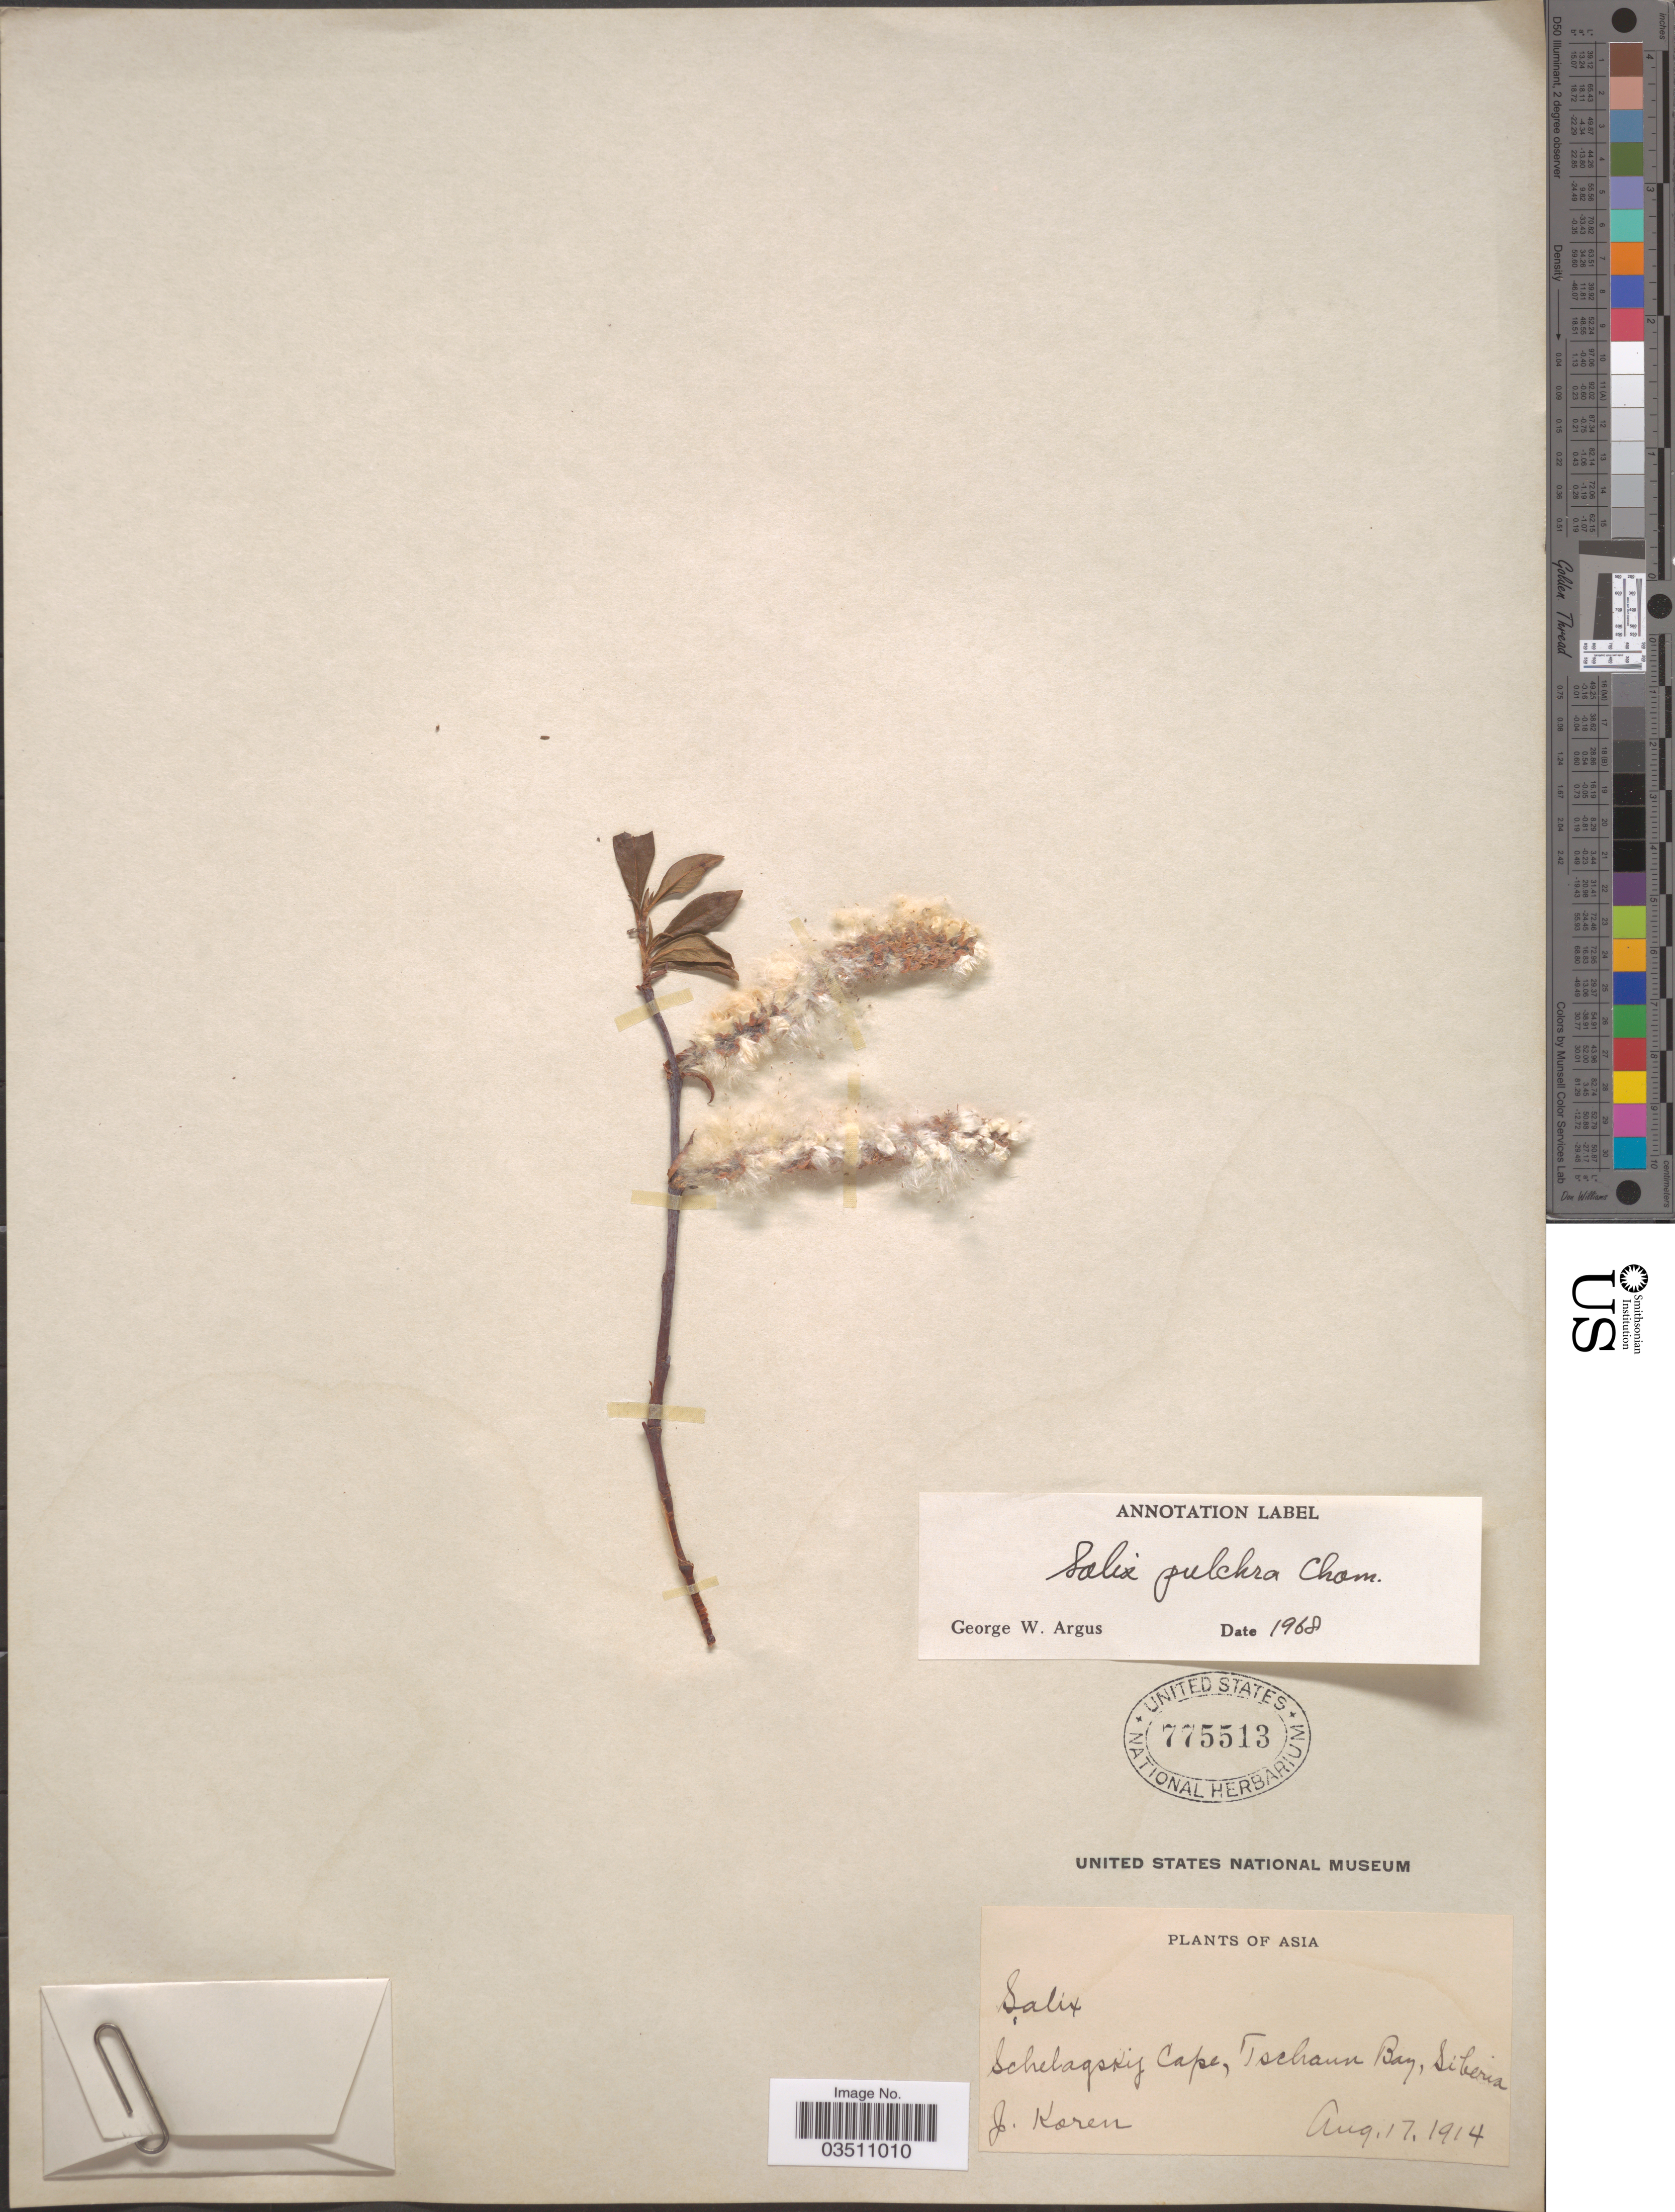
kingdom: Plantae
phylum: Tracheophyta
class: Magnoliopsida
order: Malpighiales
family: Salicaceae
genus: Salix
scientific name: Salix pulchra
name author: Cham.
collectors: J. Koren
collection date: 1914-08-17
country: Russian Federation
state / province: Chukotka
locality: Asia. Schelagsky Cape, Tschaun Bay, Siberia.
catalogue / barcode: US 775513